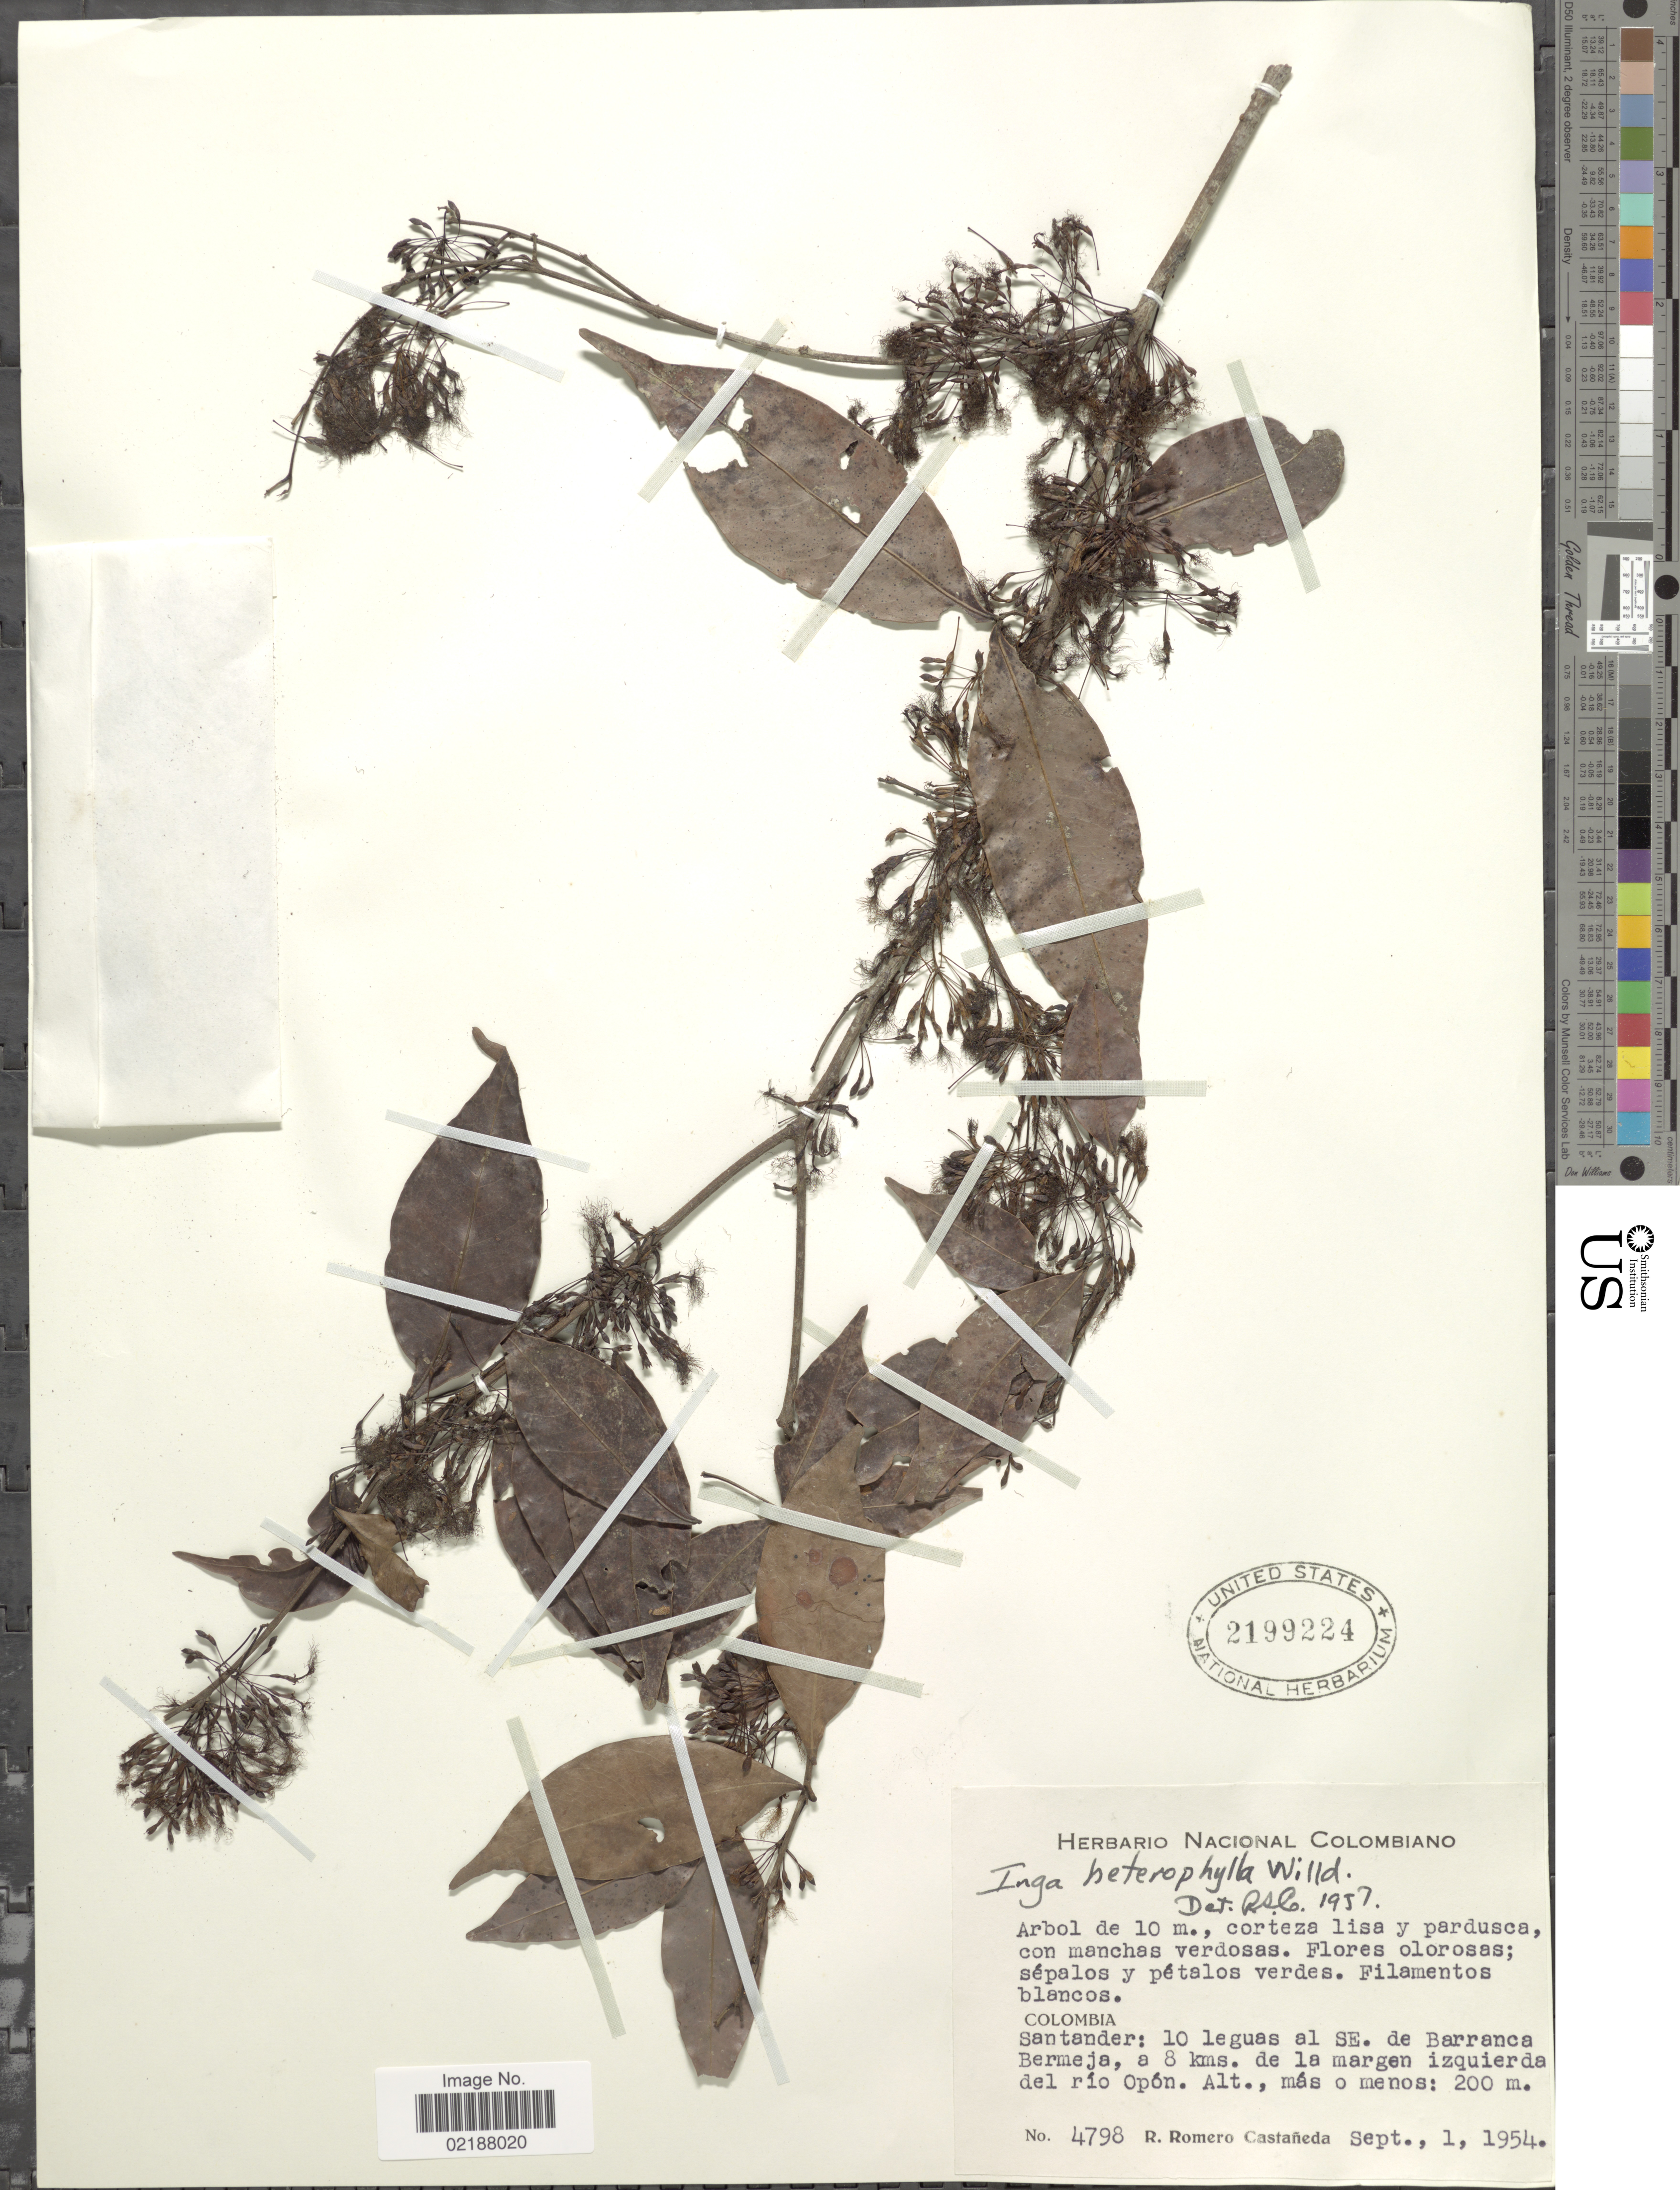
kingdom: Plantae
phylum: Tracheophyta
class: Magnoliopsida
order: Fabales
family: Fabaceae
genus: Inga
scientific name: Inga heterophylla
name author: Willd.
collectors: R. Romero Castañeda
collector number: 4798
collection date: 1954-09-01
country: Colombia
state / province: Santander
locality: Santander: 10 leguas al SE. de Barranca Bermeja, a 8 kms. de la margen izquierda del río Opón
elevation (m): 200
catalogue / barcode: US 2199224